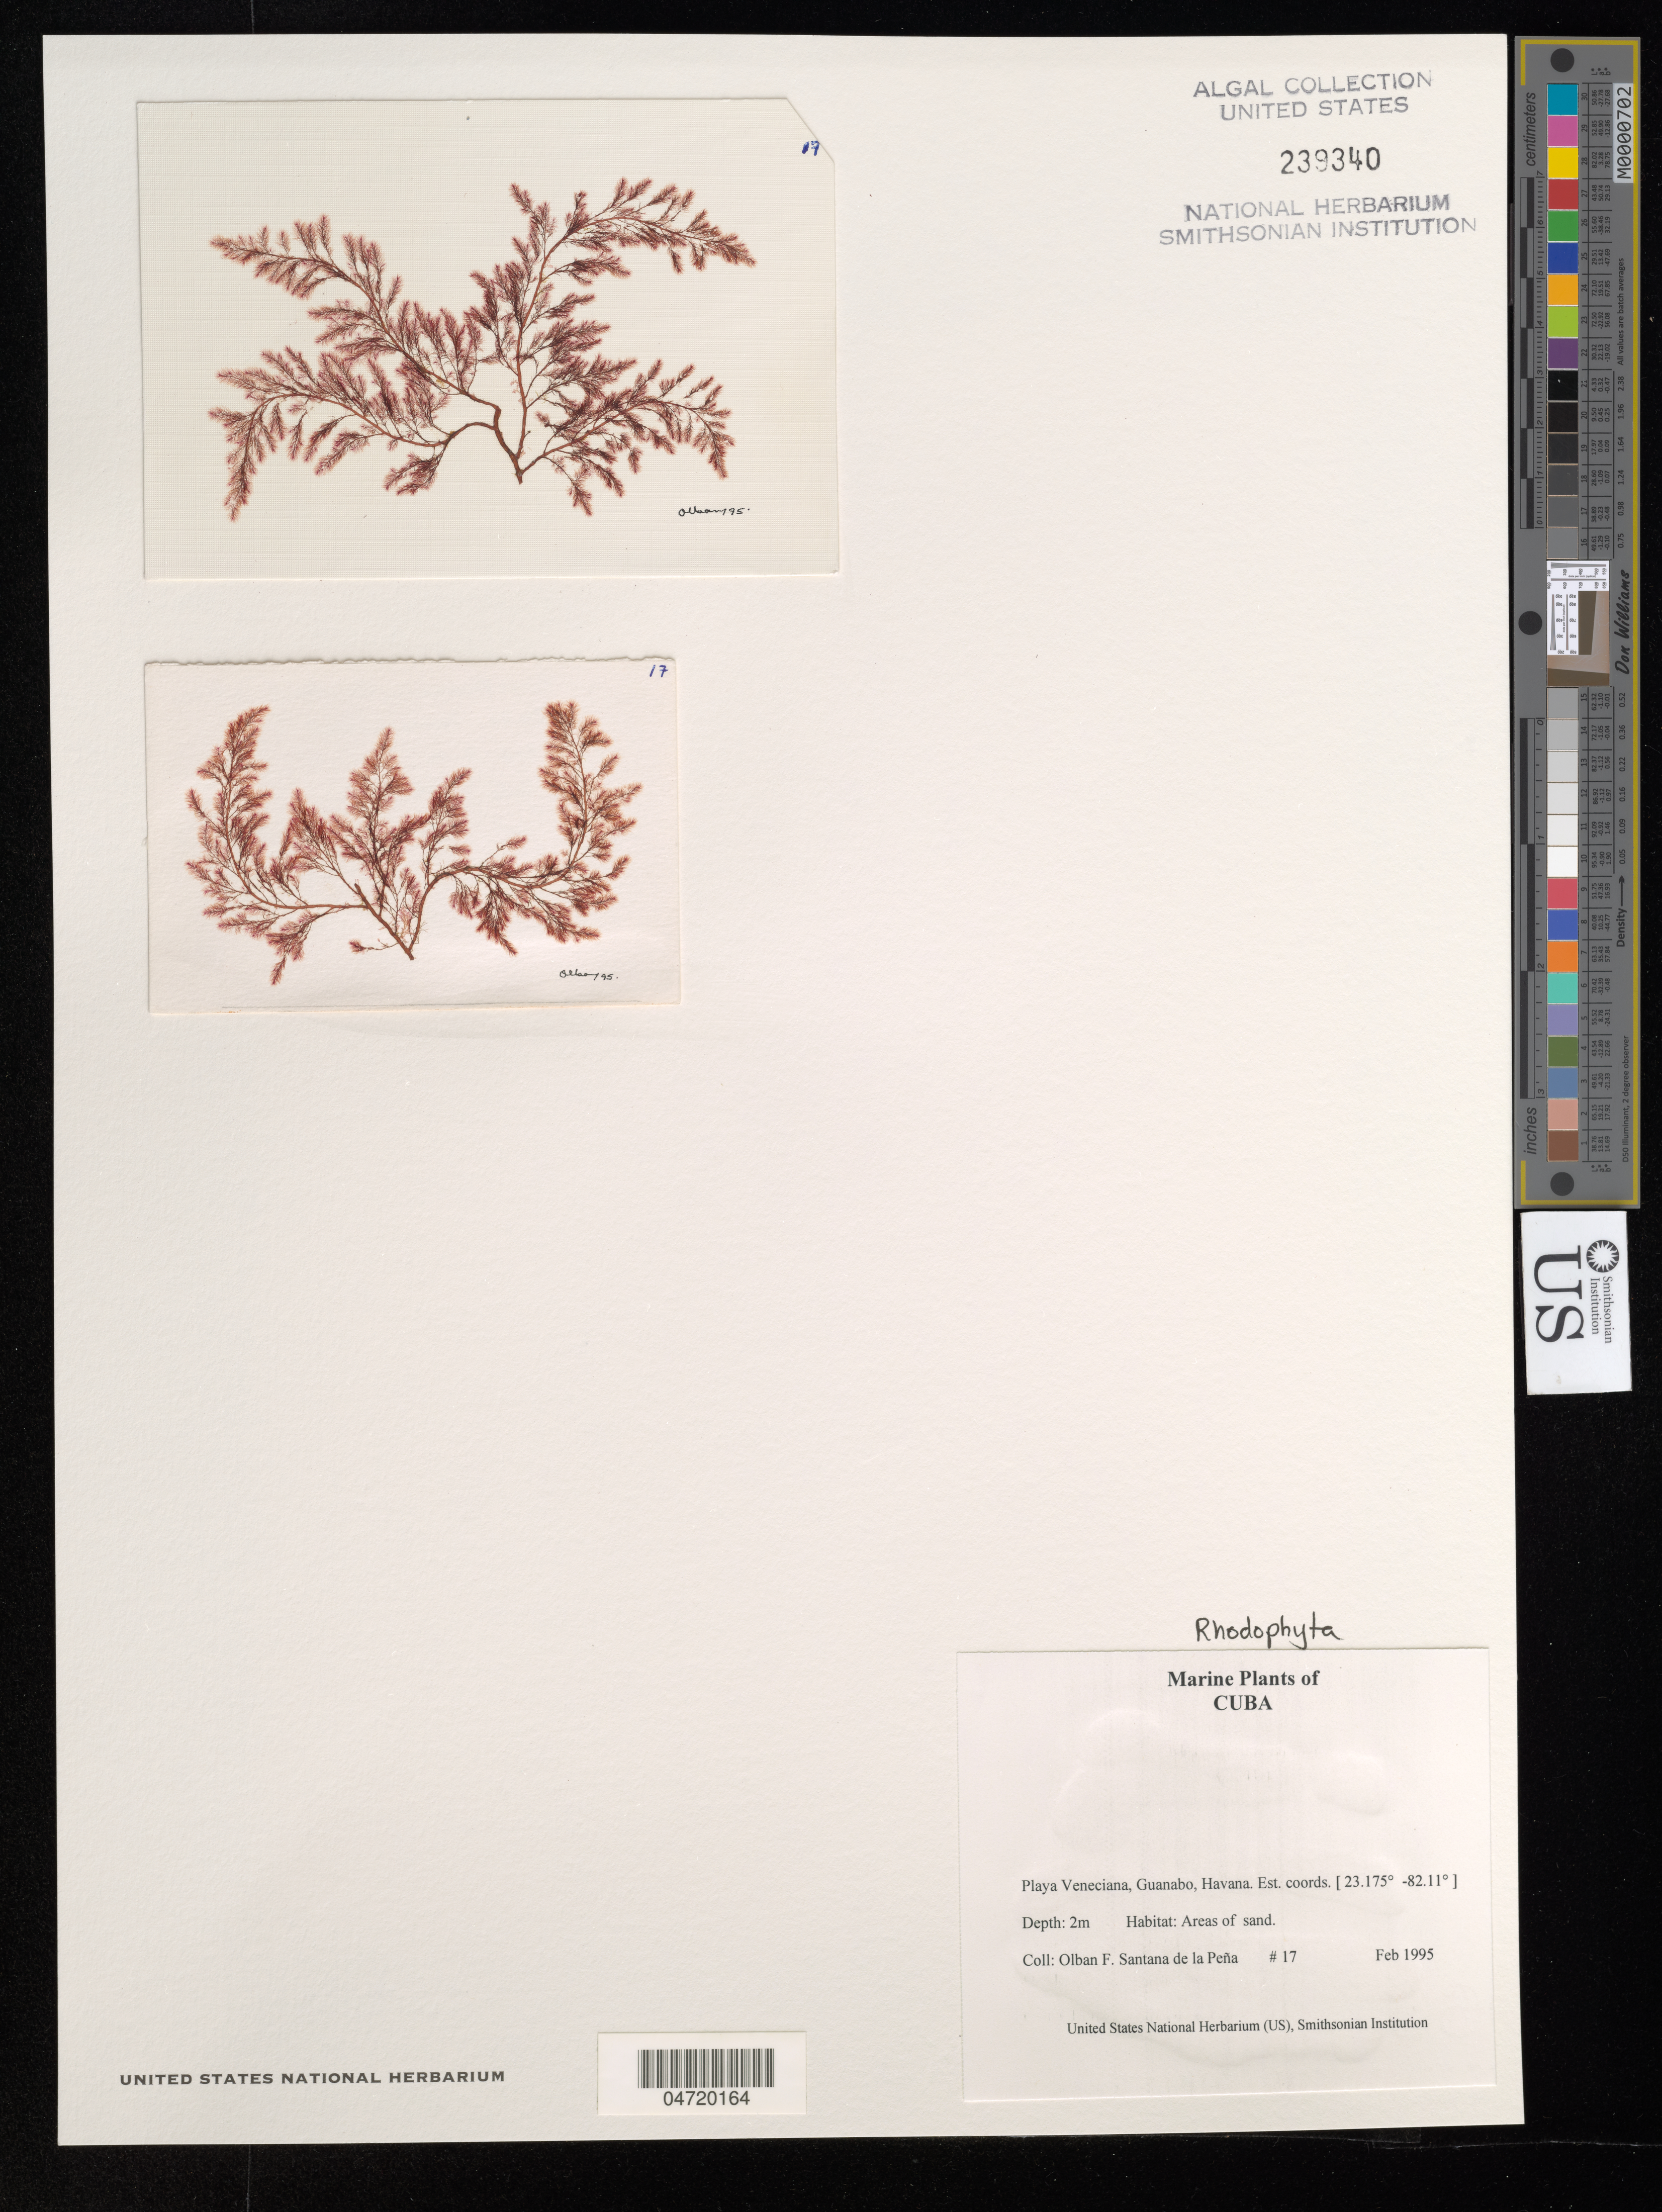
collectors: O. Santana de la Peña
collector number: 17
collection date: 1995-02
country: Cuba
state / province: La Habana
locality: Playa Veneciana, Guanabo, Havana.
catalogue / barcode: US 239340